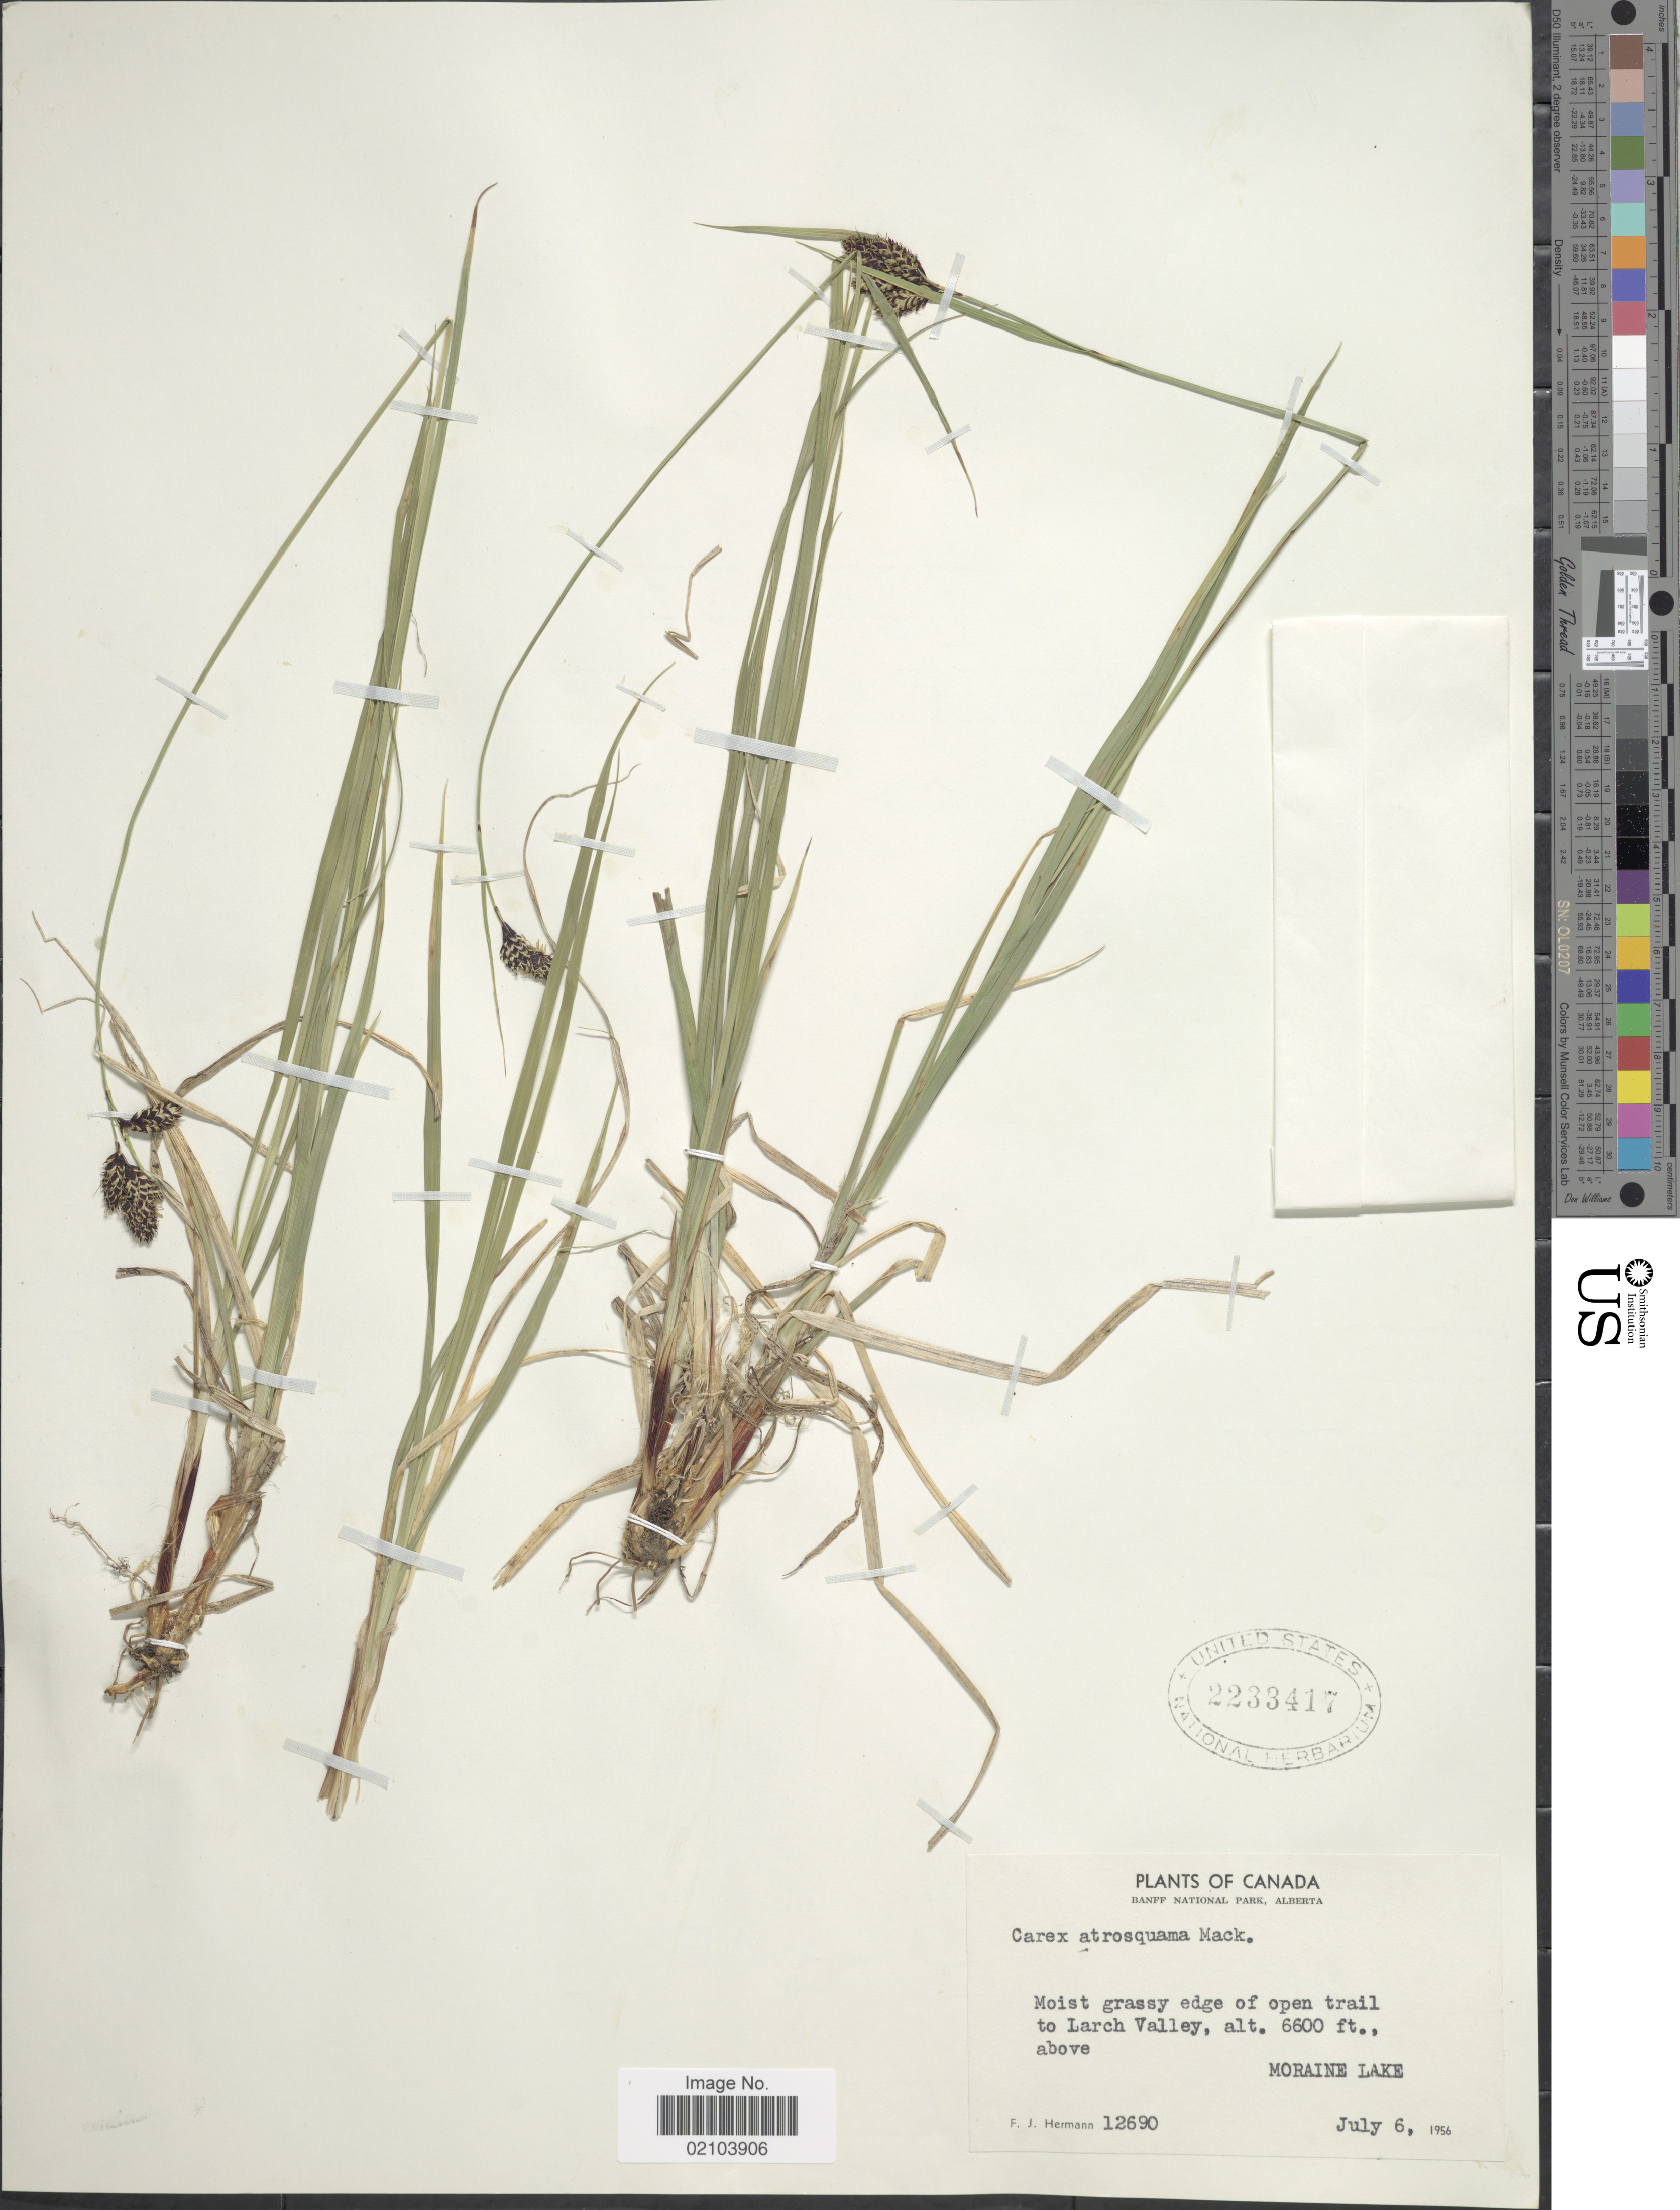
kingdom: Plantae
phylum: Tracheophyta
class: Liliopsida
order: Poales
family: Cyperaceae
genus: Carex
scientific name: Carex atrosquama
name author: Mack.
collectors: F. J. Hermann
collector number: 12690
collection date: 1956-07-06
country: Canada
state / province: Alberta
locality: Banff National Park. open trail to Larch Valley. above Moraine Lake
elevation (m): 2012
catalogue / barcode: US 2233417